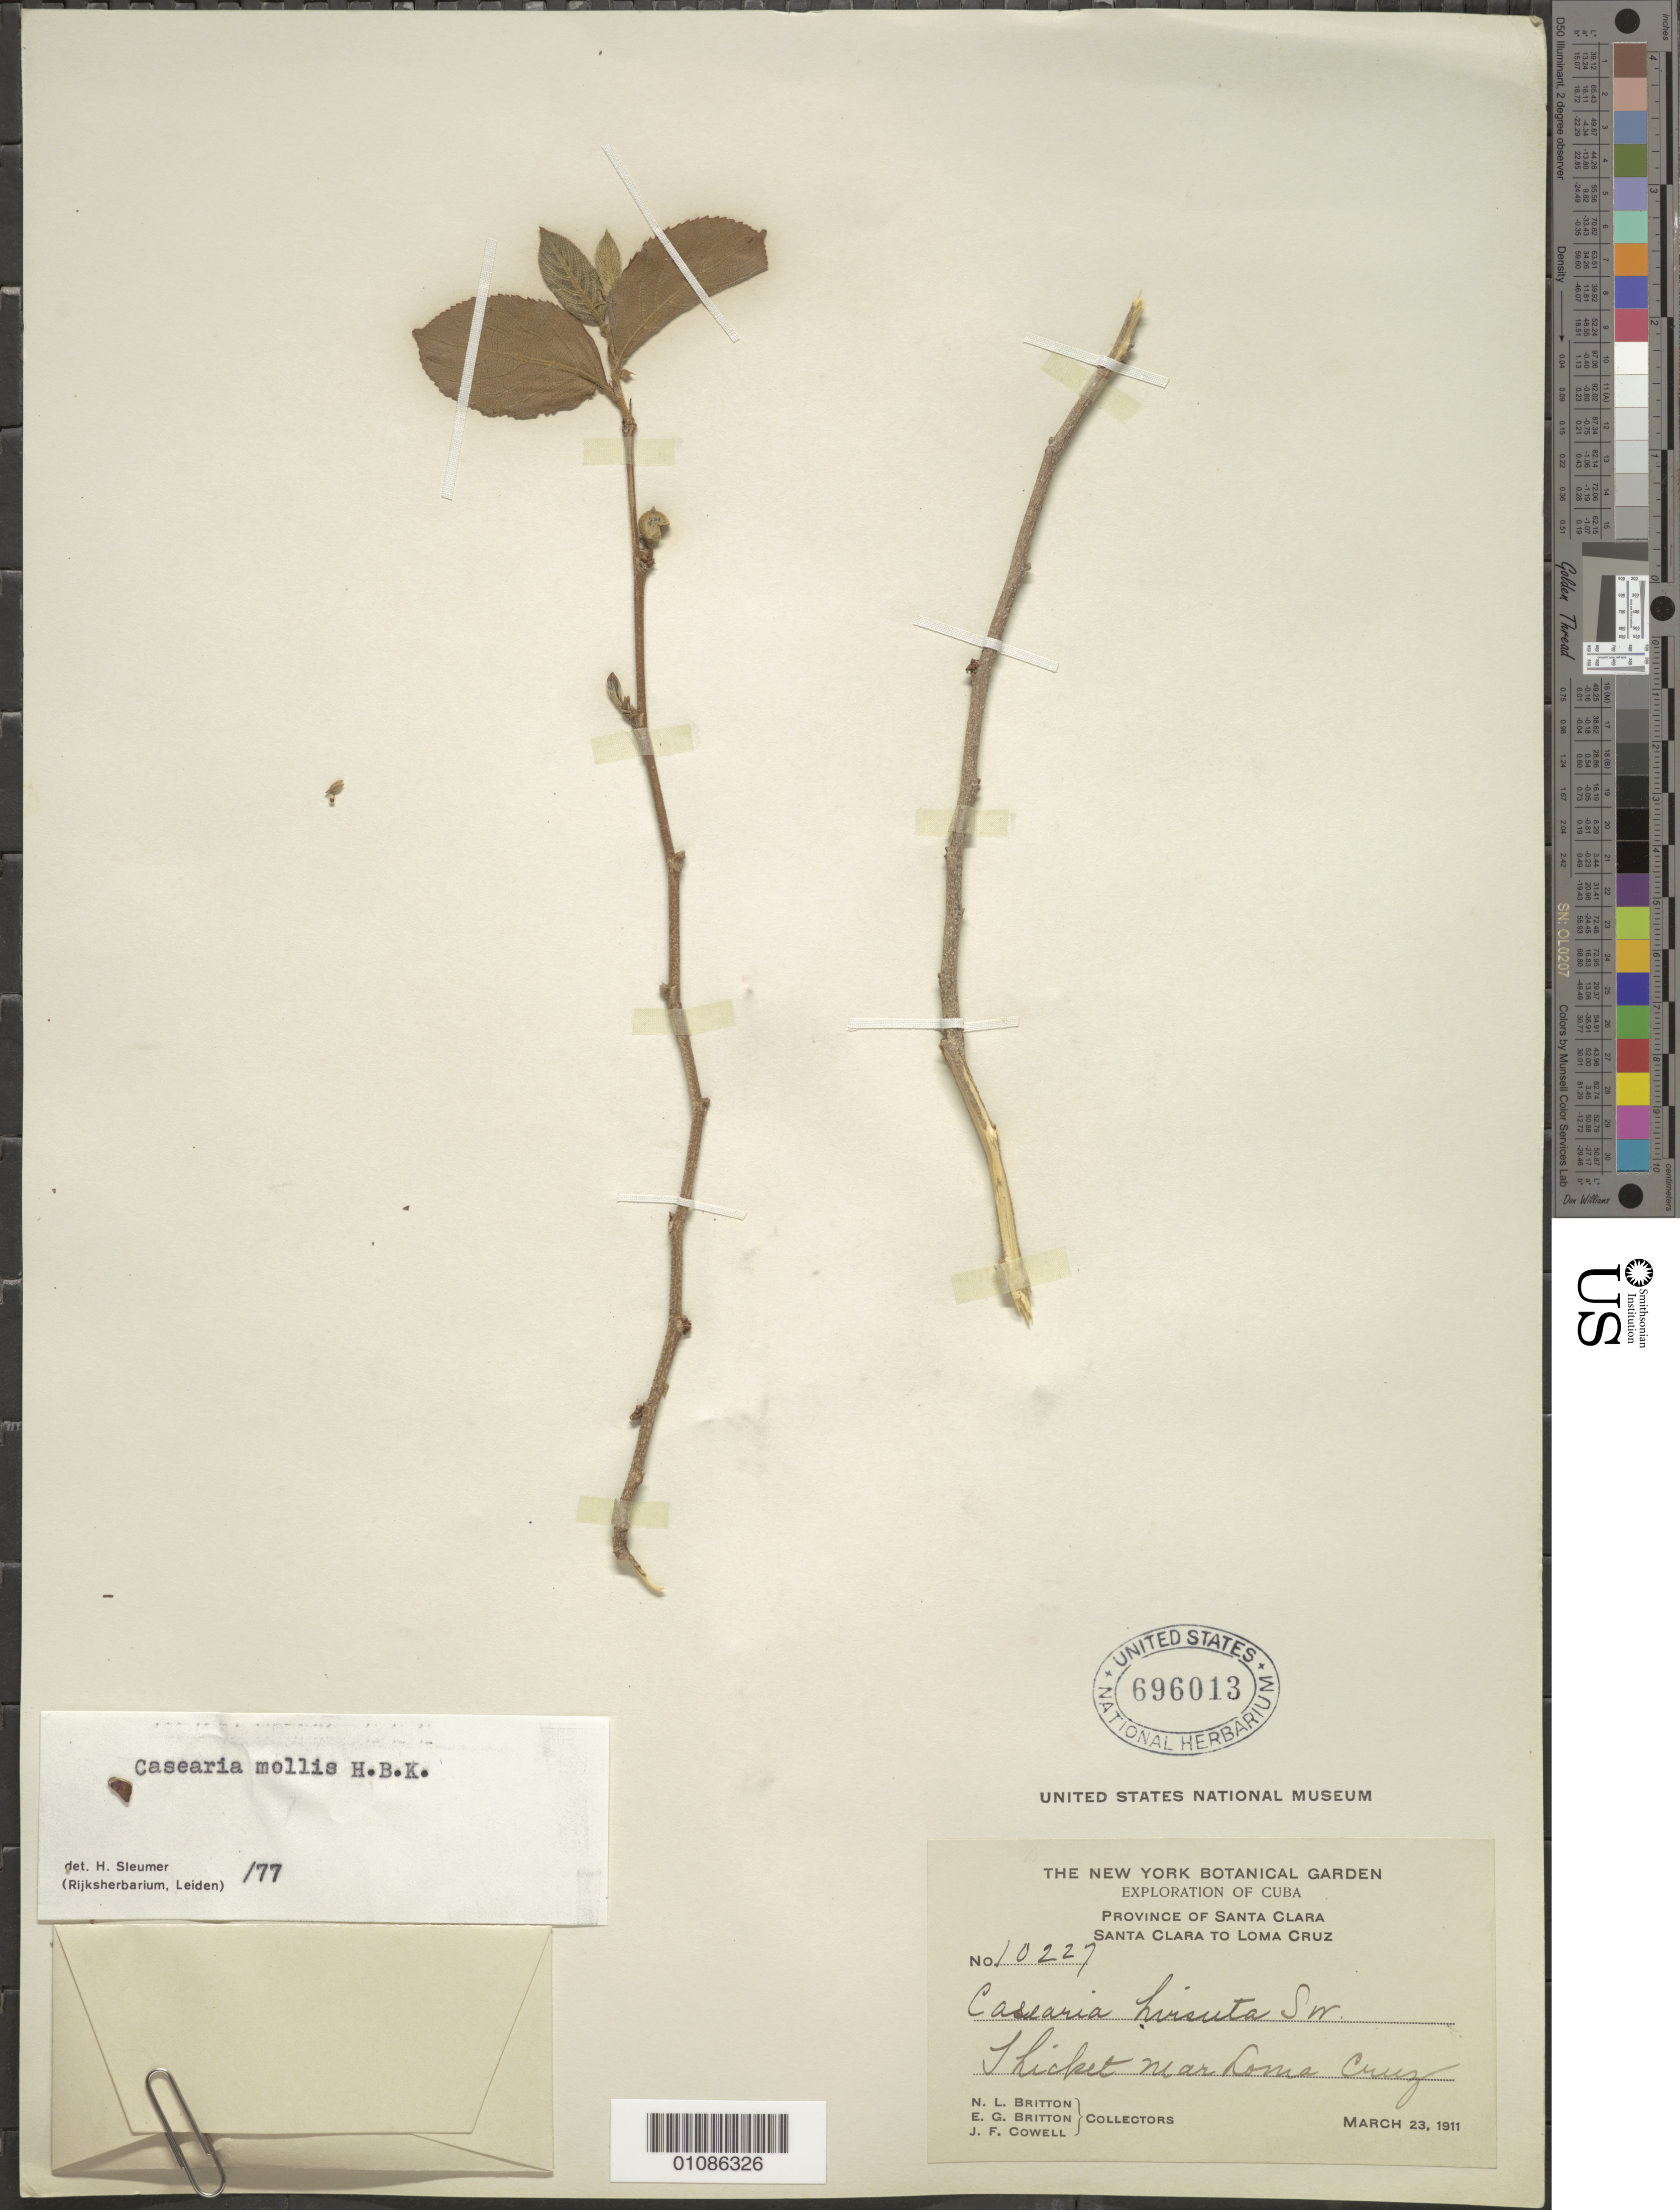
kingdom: Plantae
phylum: Tracheophyta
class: Magnoliopsida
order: Malpighiales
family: Salicaceae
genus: Casearia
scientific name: Casearia mollis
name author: Kunth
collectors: N. Britton, E. G. Britton & J. F. Cowell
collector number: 10227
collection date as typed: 23 Mar 1911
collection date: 1911-03-23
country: Cuba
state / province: Villa Clara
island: Cuba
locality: Santa Clara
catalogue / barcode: US 696013